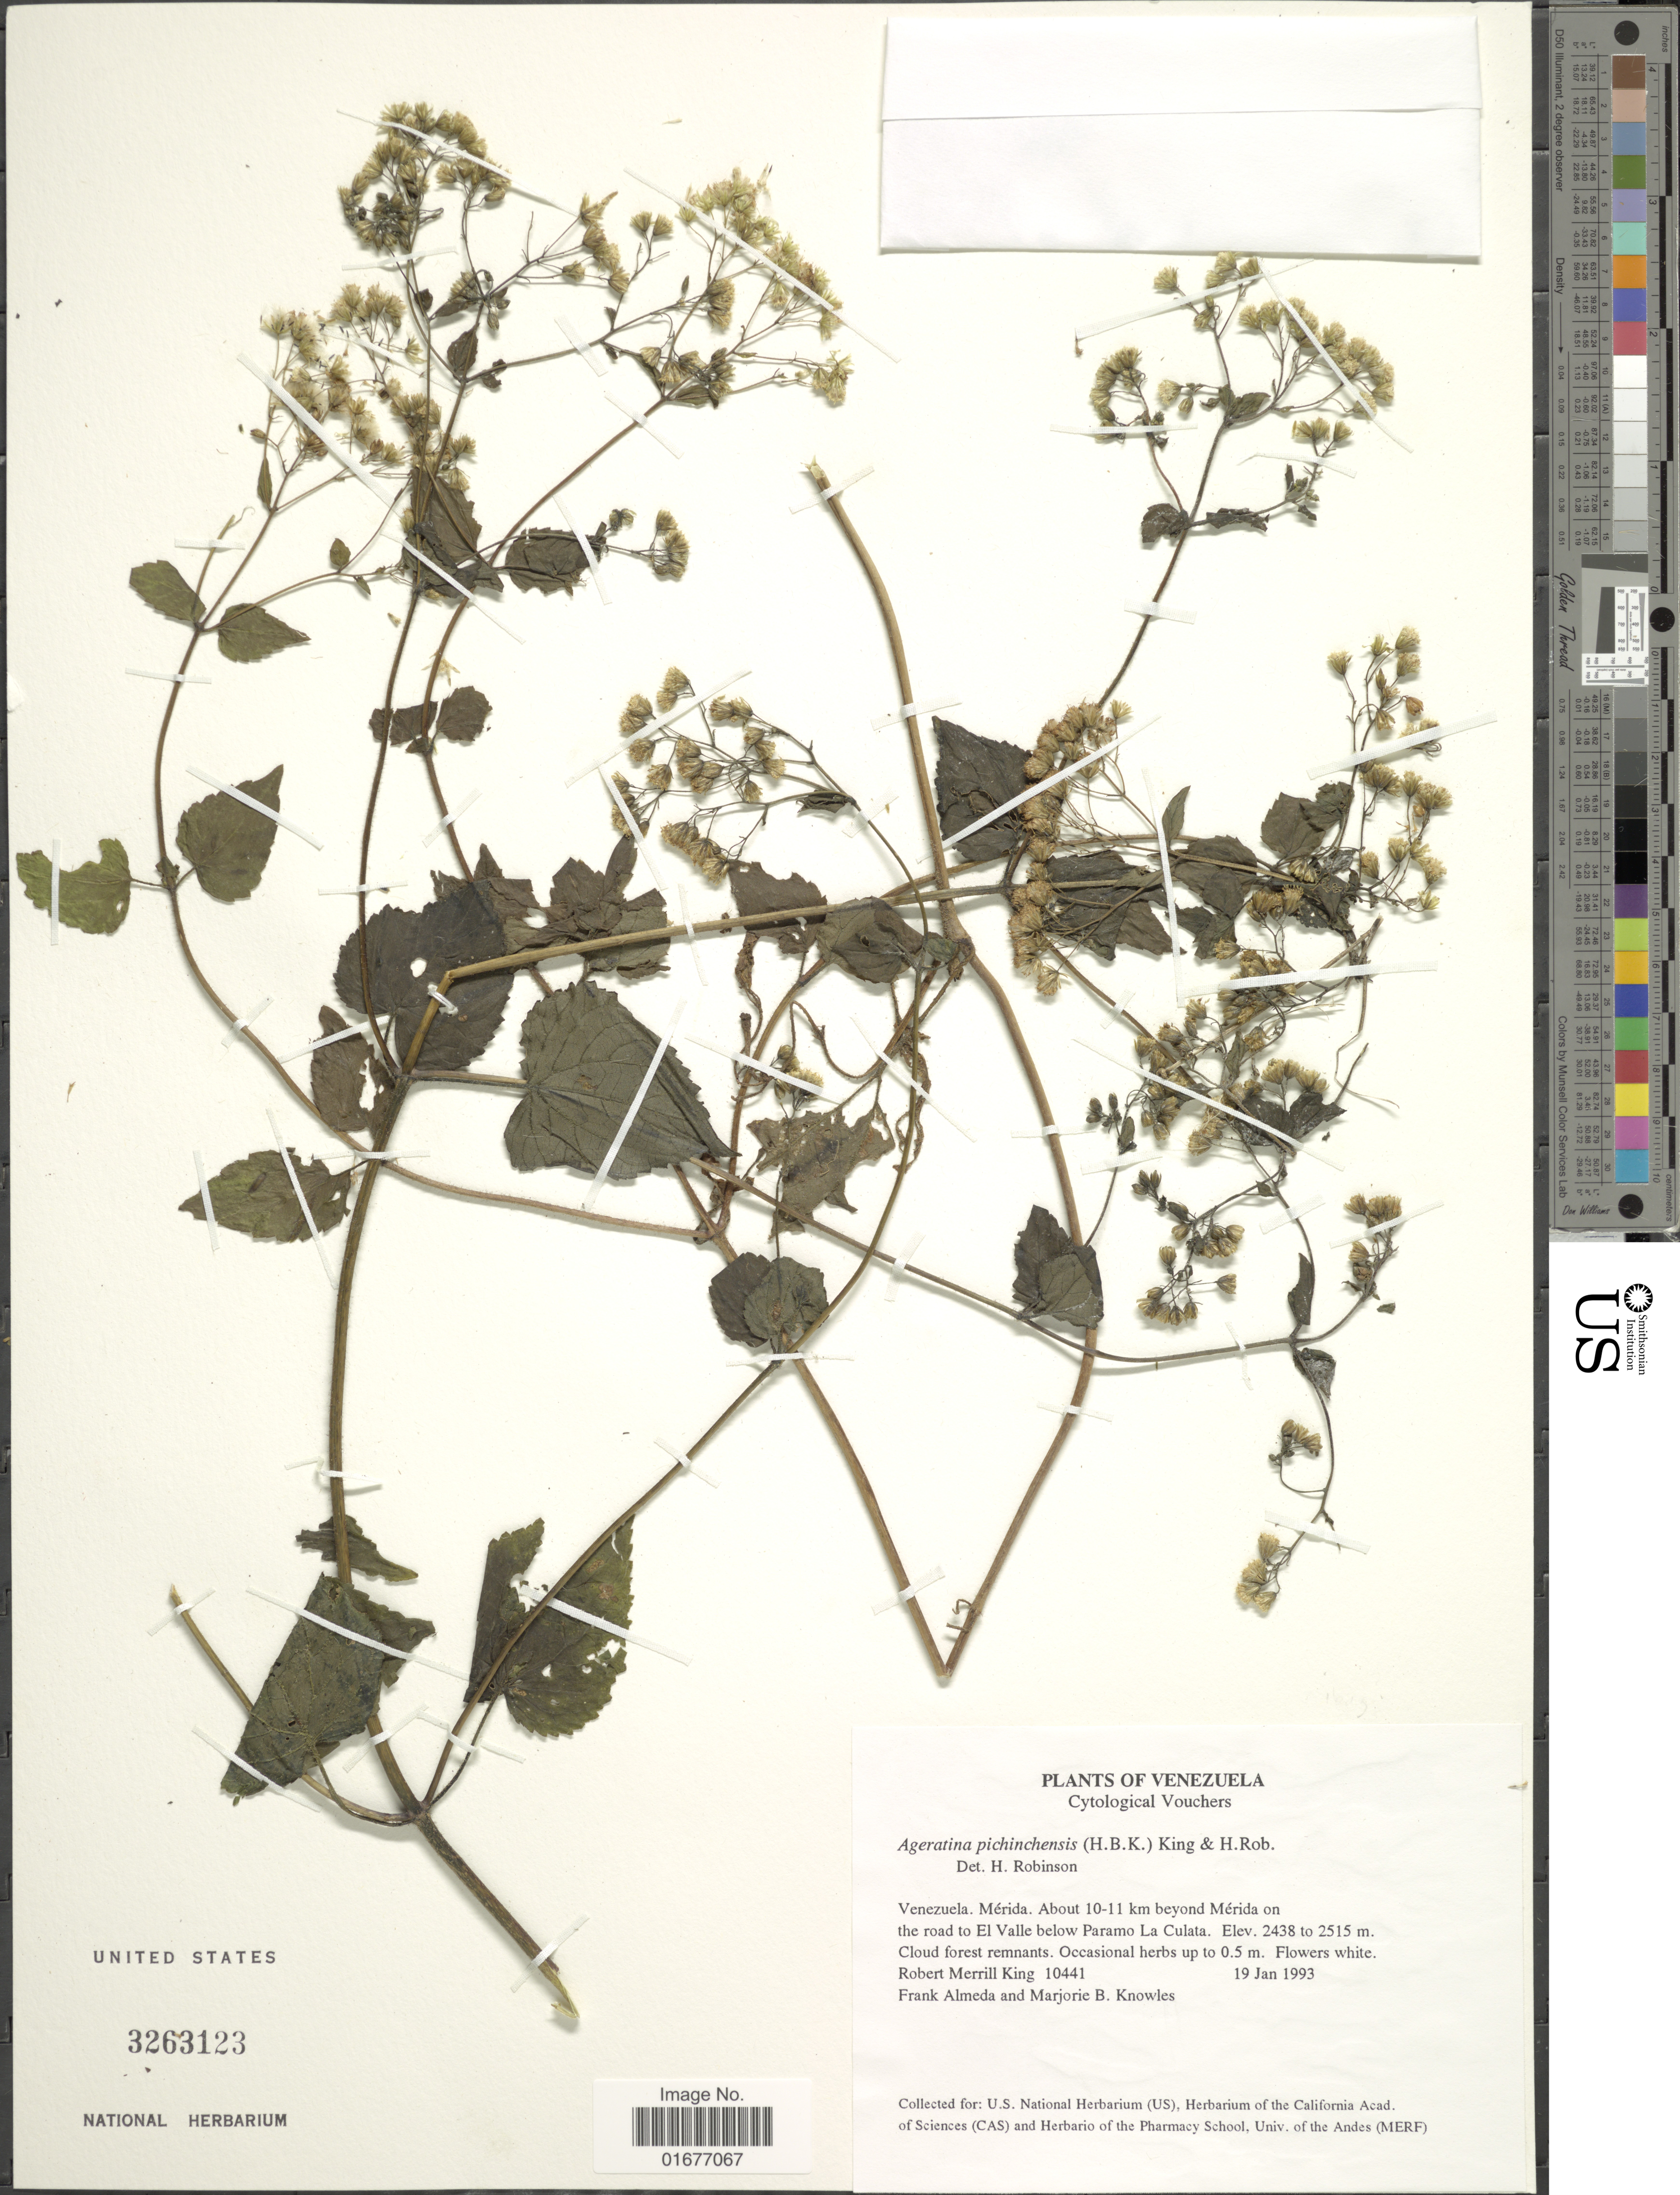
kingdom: Plantae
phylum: Tracheophyta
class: Magnoliopsida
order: Asterales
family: Asteraceae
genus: Ageratina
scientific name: Ageratina pichinchensis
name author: (Kunth) R.M. King & H. Rob.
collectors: R. M. King, F. Almeda & M. B. Knowles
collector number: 10441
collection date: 1993-01-19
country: Venezuela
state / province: Mérida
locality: About 10-11 km beyond Merida on the road to El Valle below Paramo La Culata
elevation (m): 2438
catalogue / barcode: US 3263123